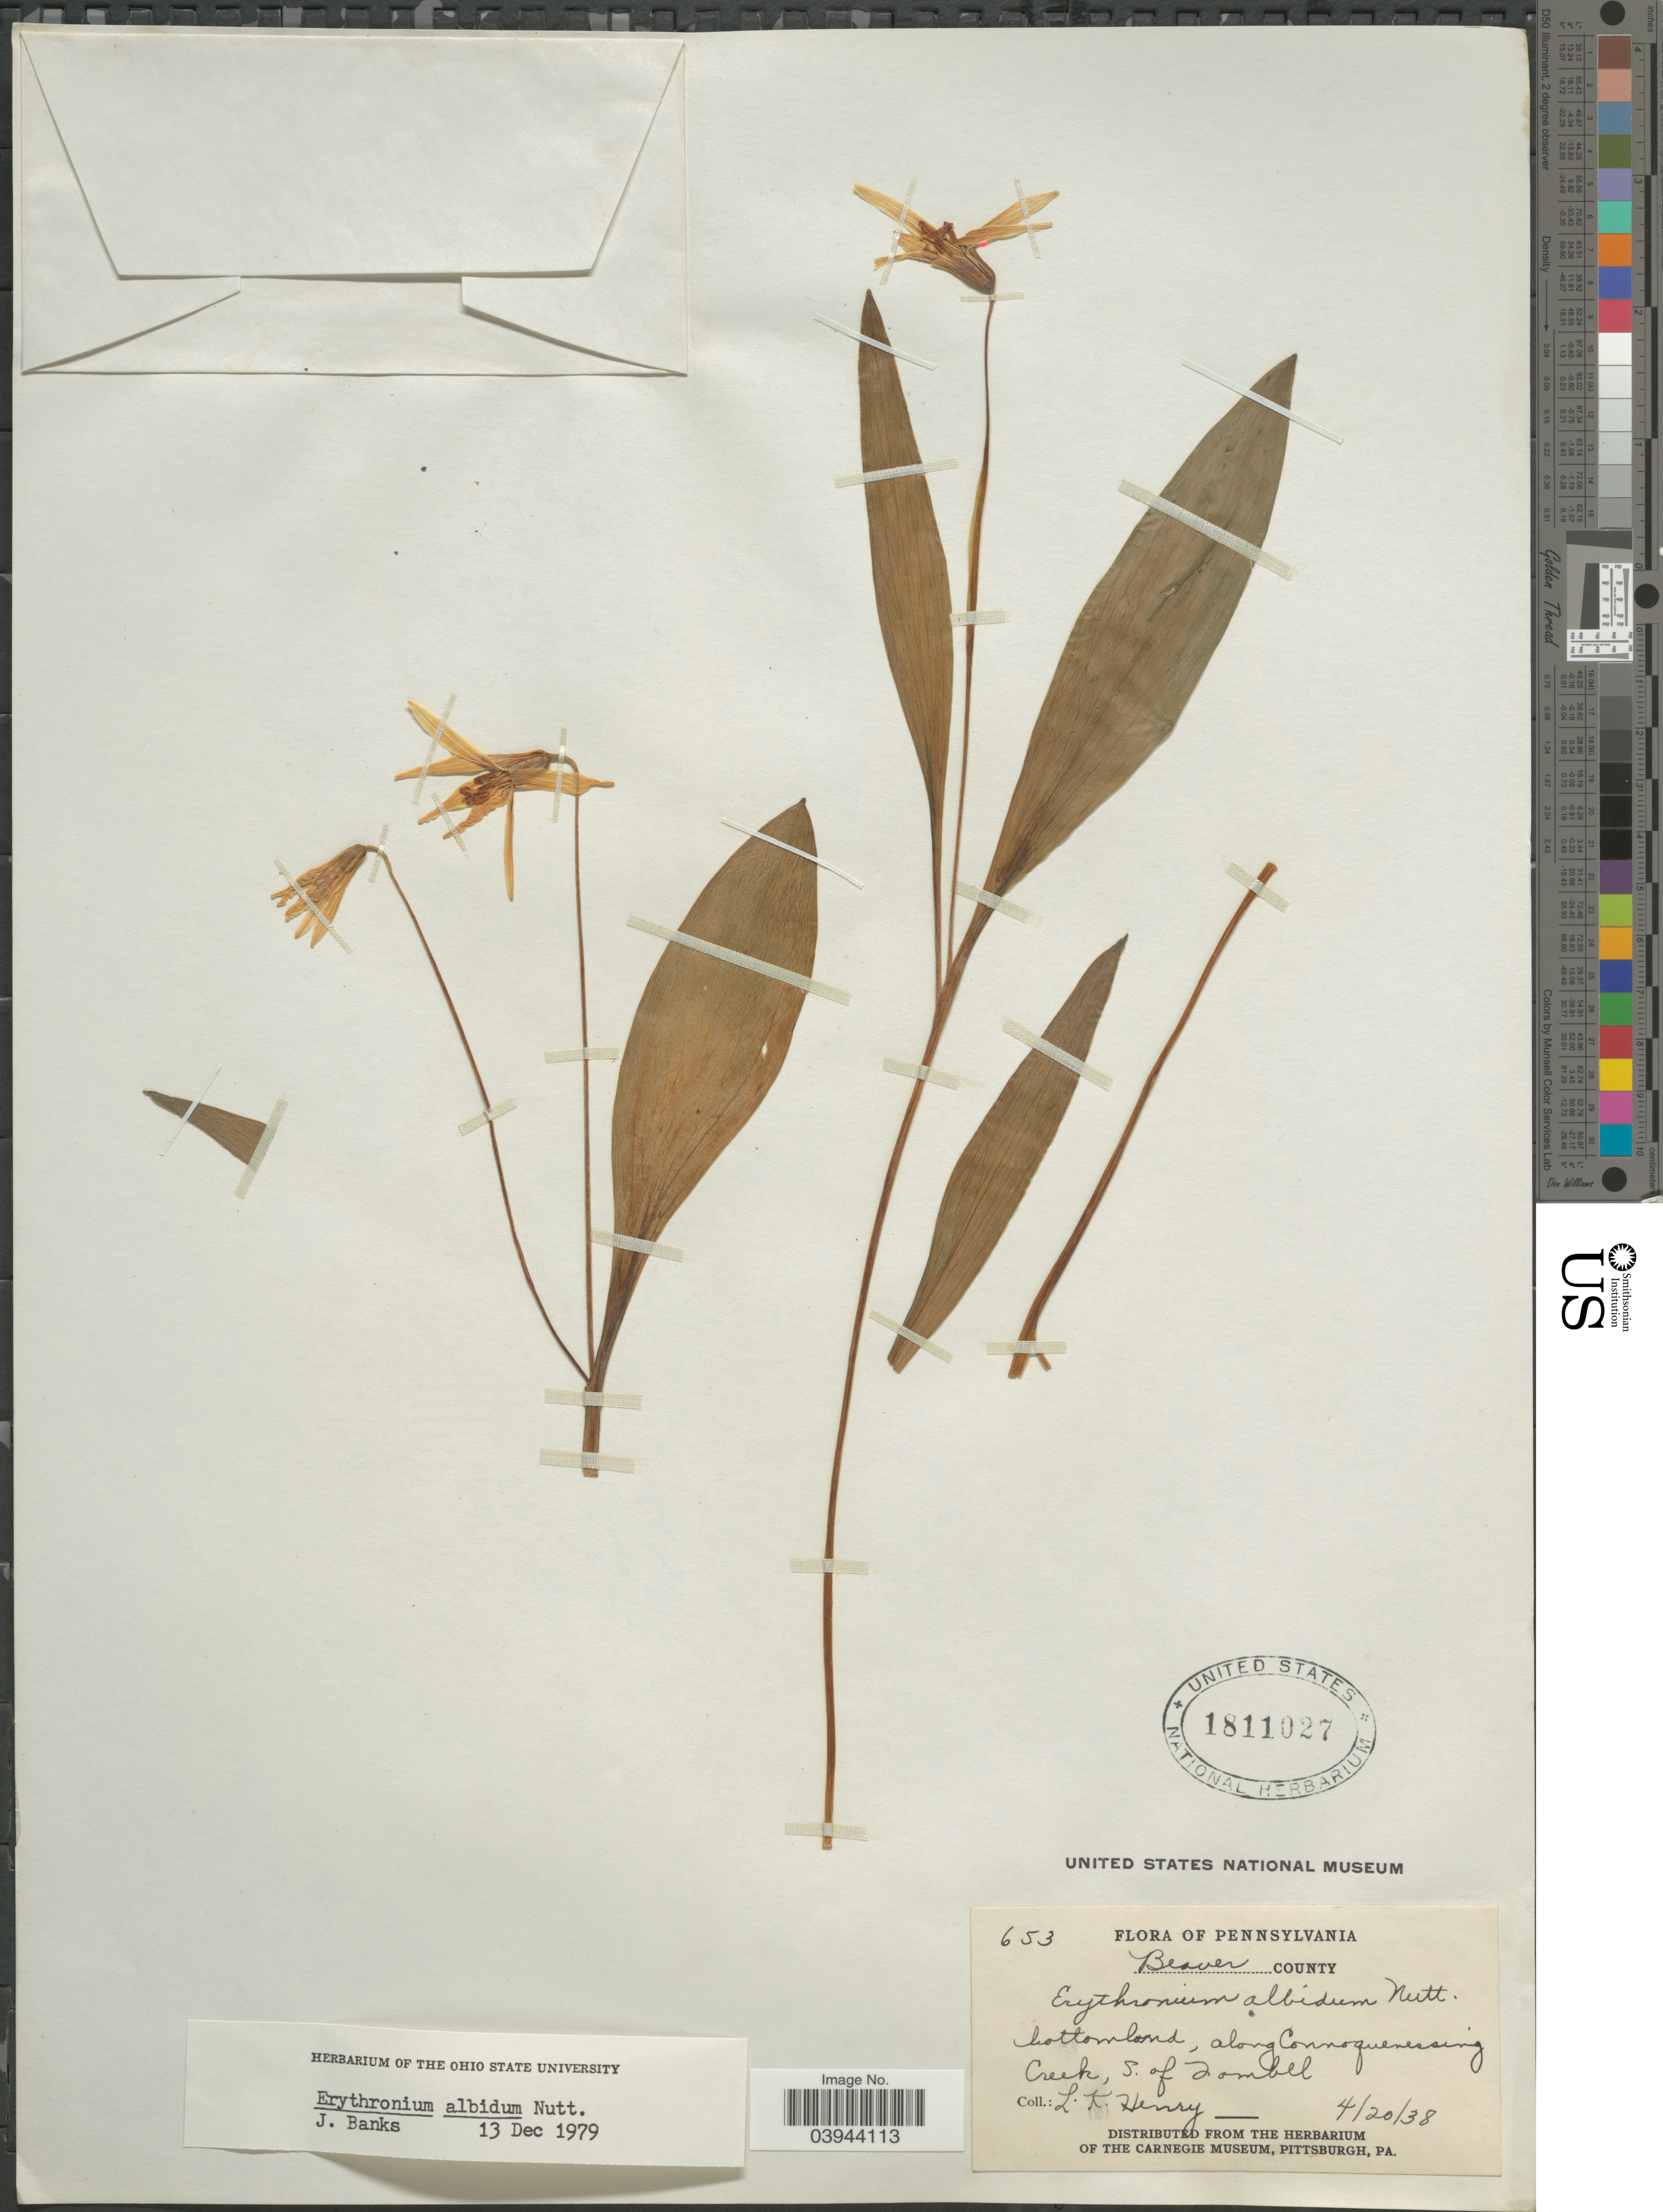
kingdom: Plantae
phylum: Tracheophyta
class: Liliopsida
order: Liliales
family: Liliaceae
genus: Erythronium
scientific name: Erythronium albidum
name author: Nutt.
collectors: L. K. Henry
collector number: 653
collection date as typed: Transcribed d/m/y: 20/4/38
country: United States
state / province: Pennsylvania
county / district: Beaver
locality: Beaver County. Bottomland, along Connoquenessing Creek, S. of Fombel.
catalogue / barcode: US 1811027